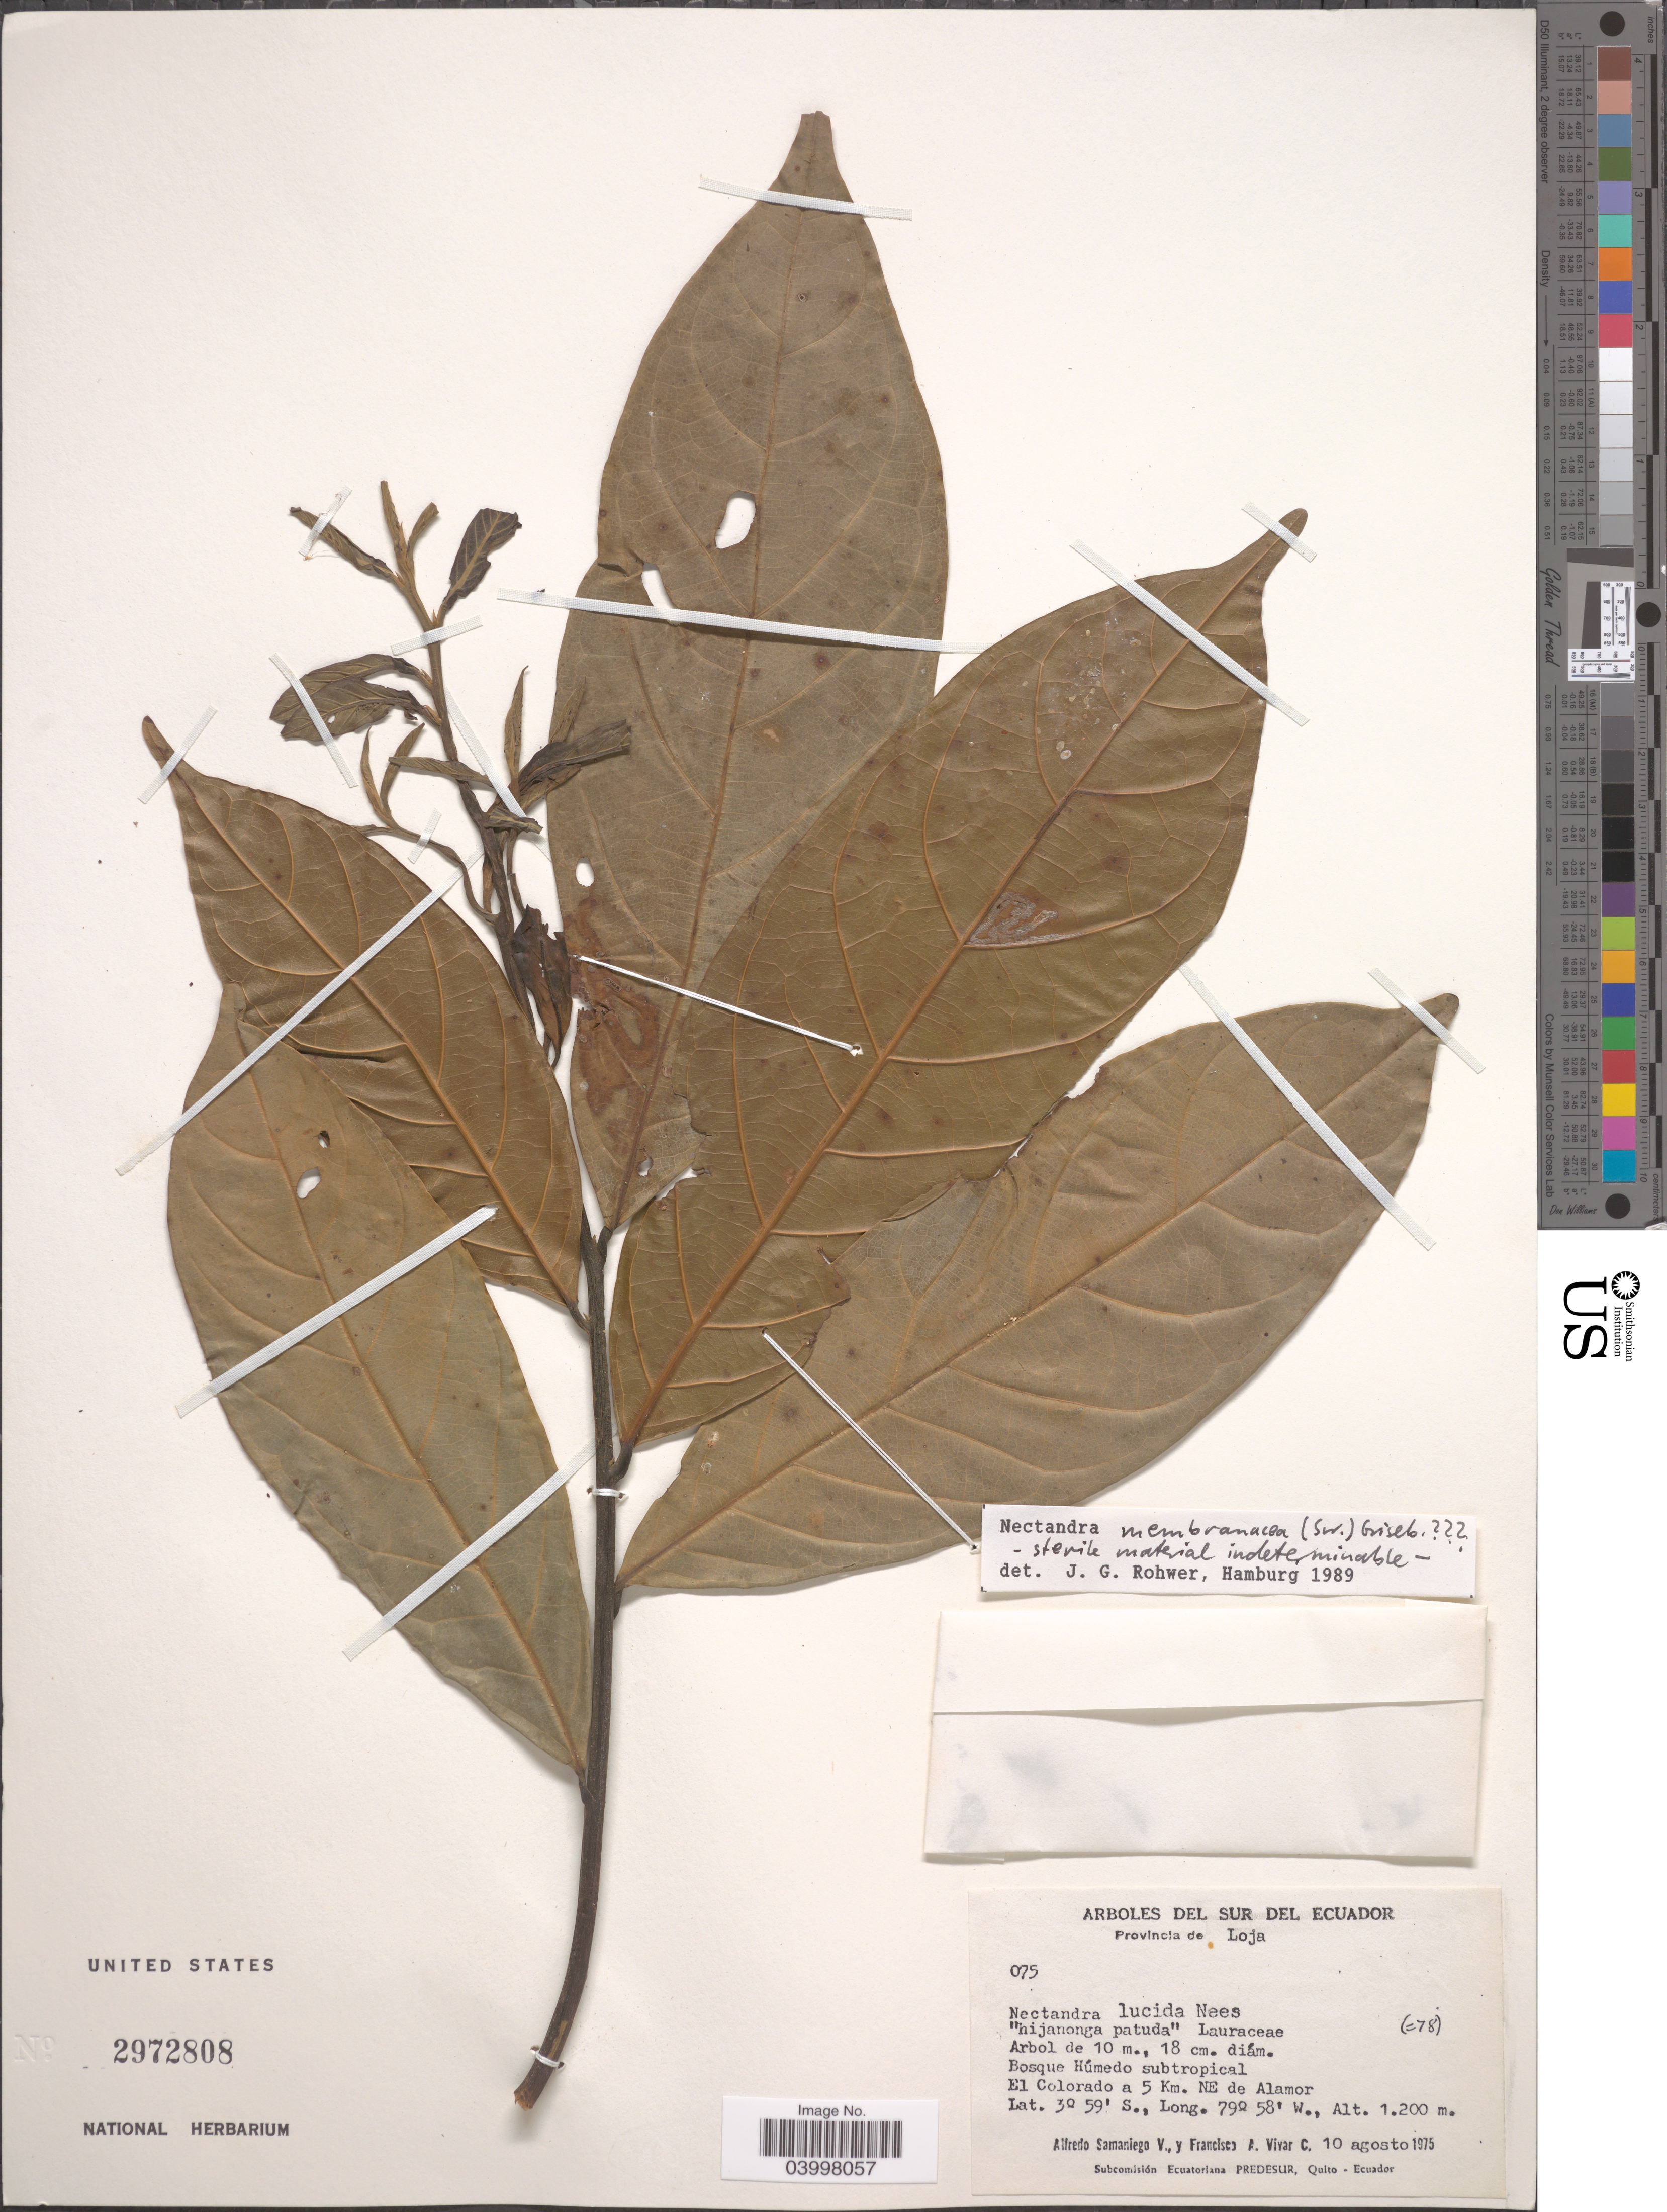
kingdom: Plantae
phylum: Tracheophyta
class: Magnoliopsida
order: Laurales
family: Lauraceae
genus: Nectandra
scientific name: Nectandra membranacea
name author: (Sw.) Griseb.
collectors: A. V. Samaniego & F. A. Vivar C.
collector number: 075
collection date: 1975-08-10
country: Ecuador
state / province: Loja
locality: Sur del Ecuador. Bosque Húmedo subtropical. El Colorado a 5 Km. NE de Alamor.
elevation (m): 1200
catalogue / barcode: US 2972808